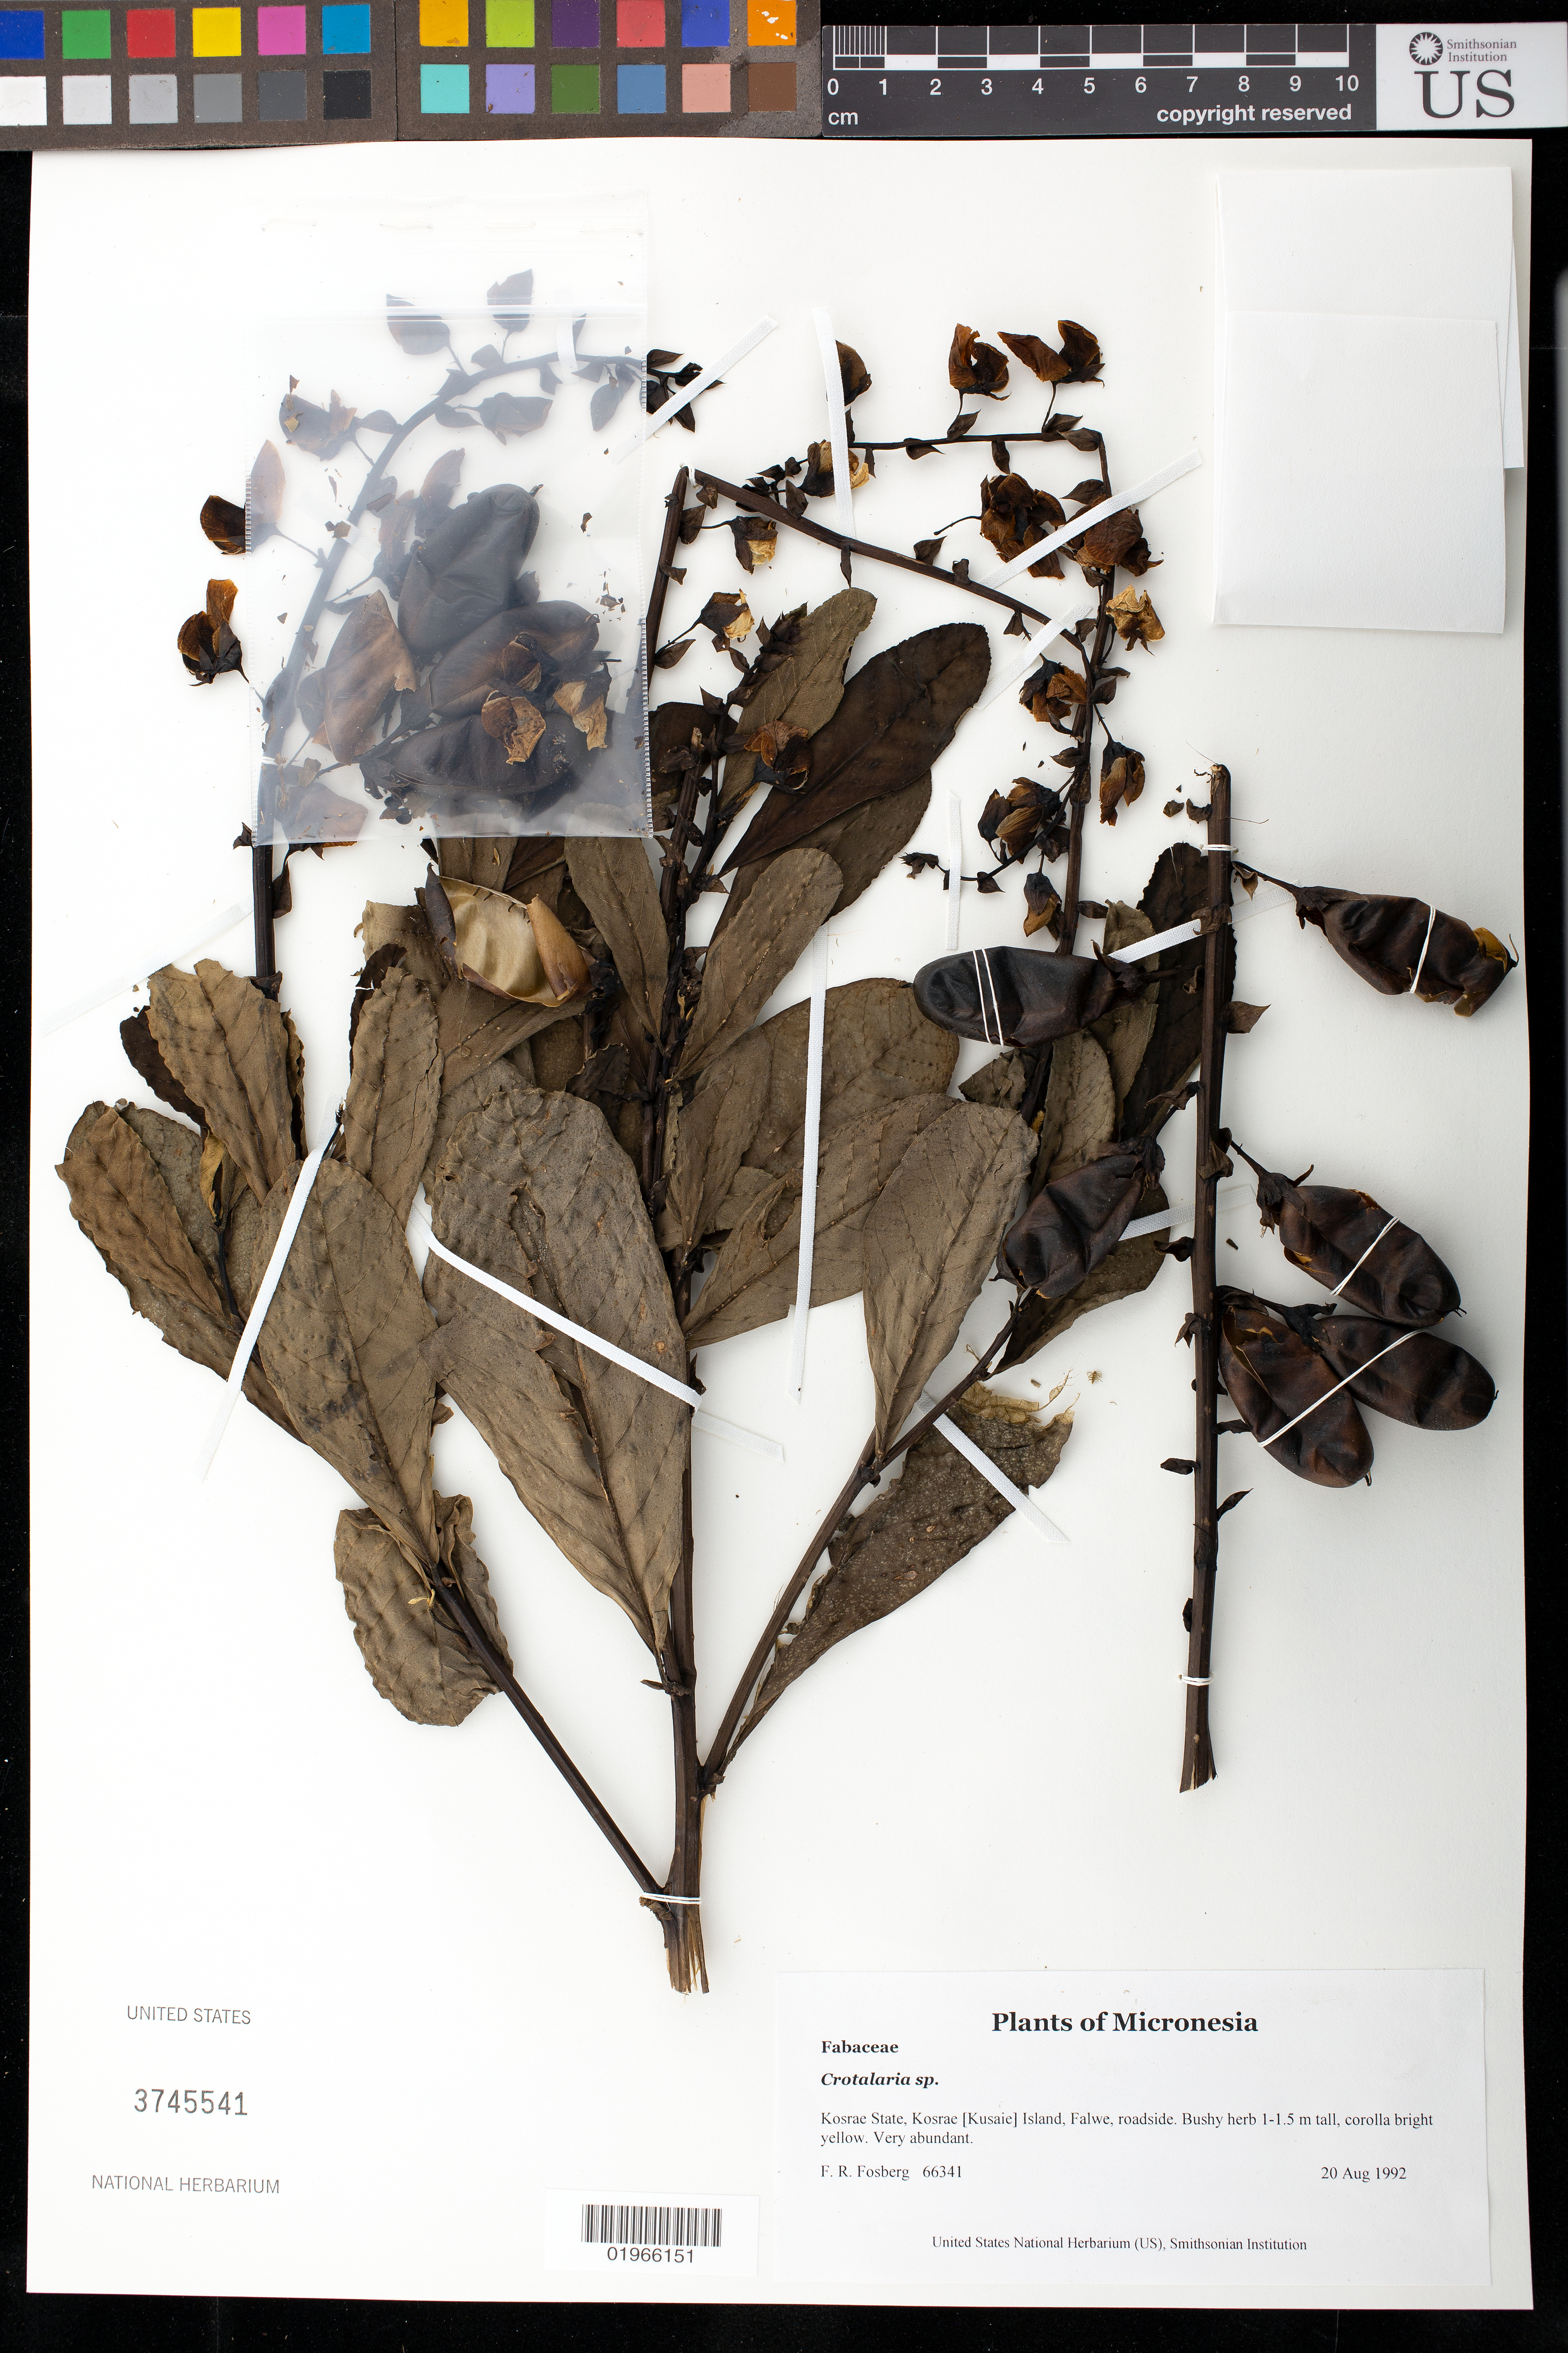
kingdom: Plantae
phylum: Tracheophyta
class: Magnoliopsida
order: Fabales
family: Fabaceae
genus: Crotalaria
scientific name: Crotalaria sp.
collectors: F. R. Fosberg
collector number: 66341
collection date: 1992-08-20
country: Micronesia, Federated States of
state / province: Kosrae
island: Kosrae [Kusaie]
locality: Falwe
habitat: Roadside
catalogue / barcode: US 3745541